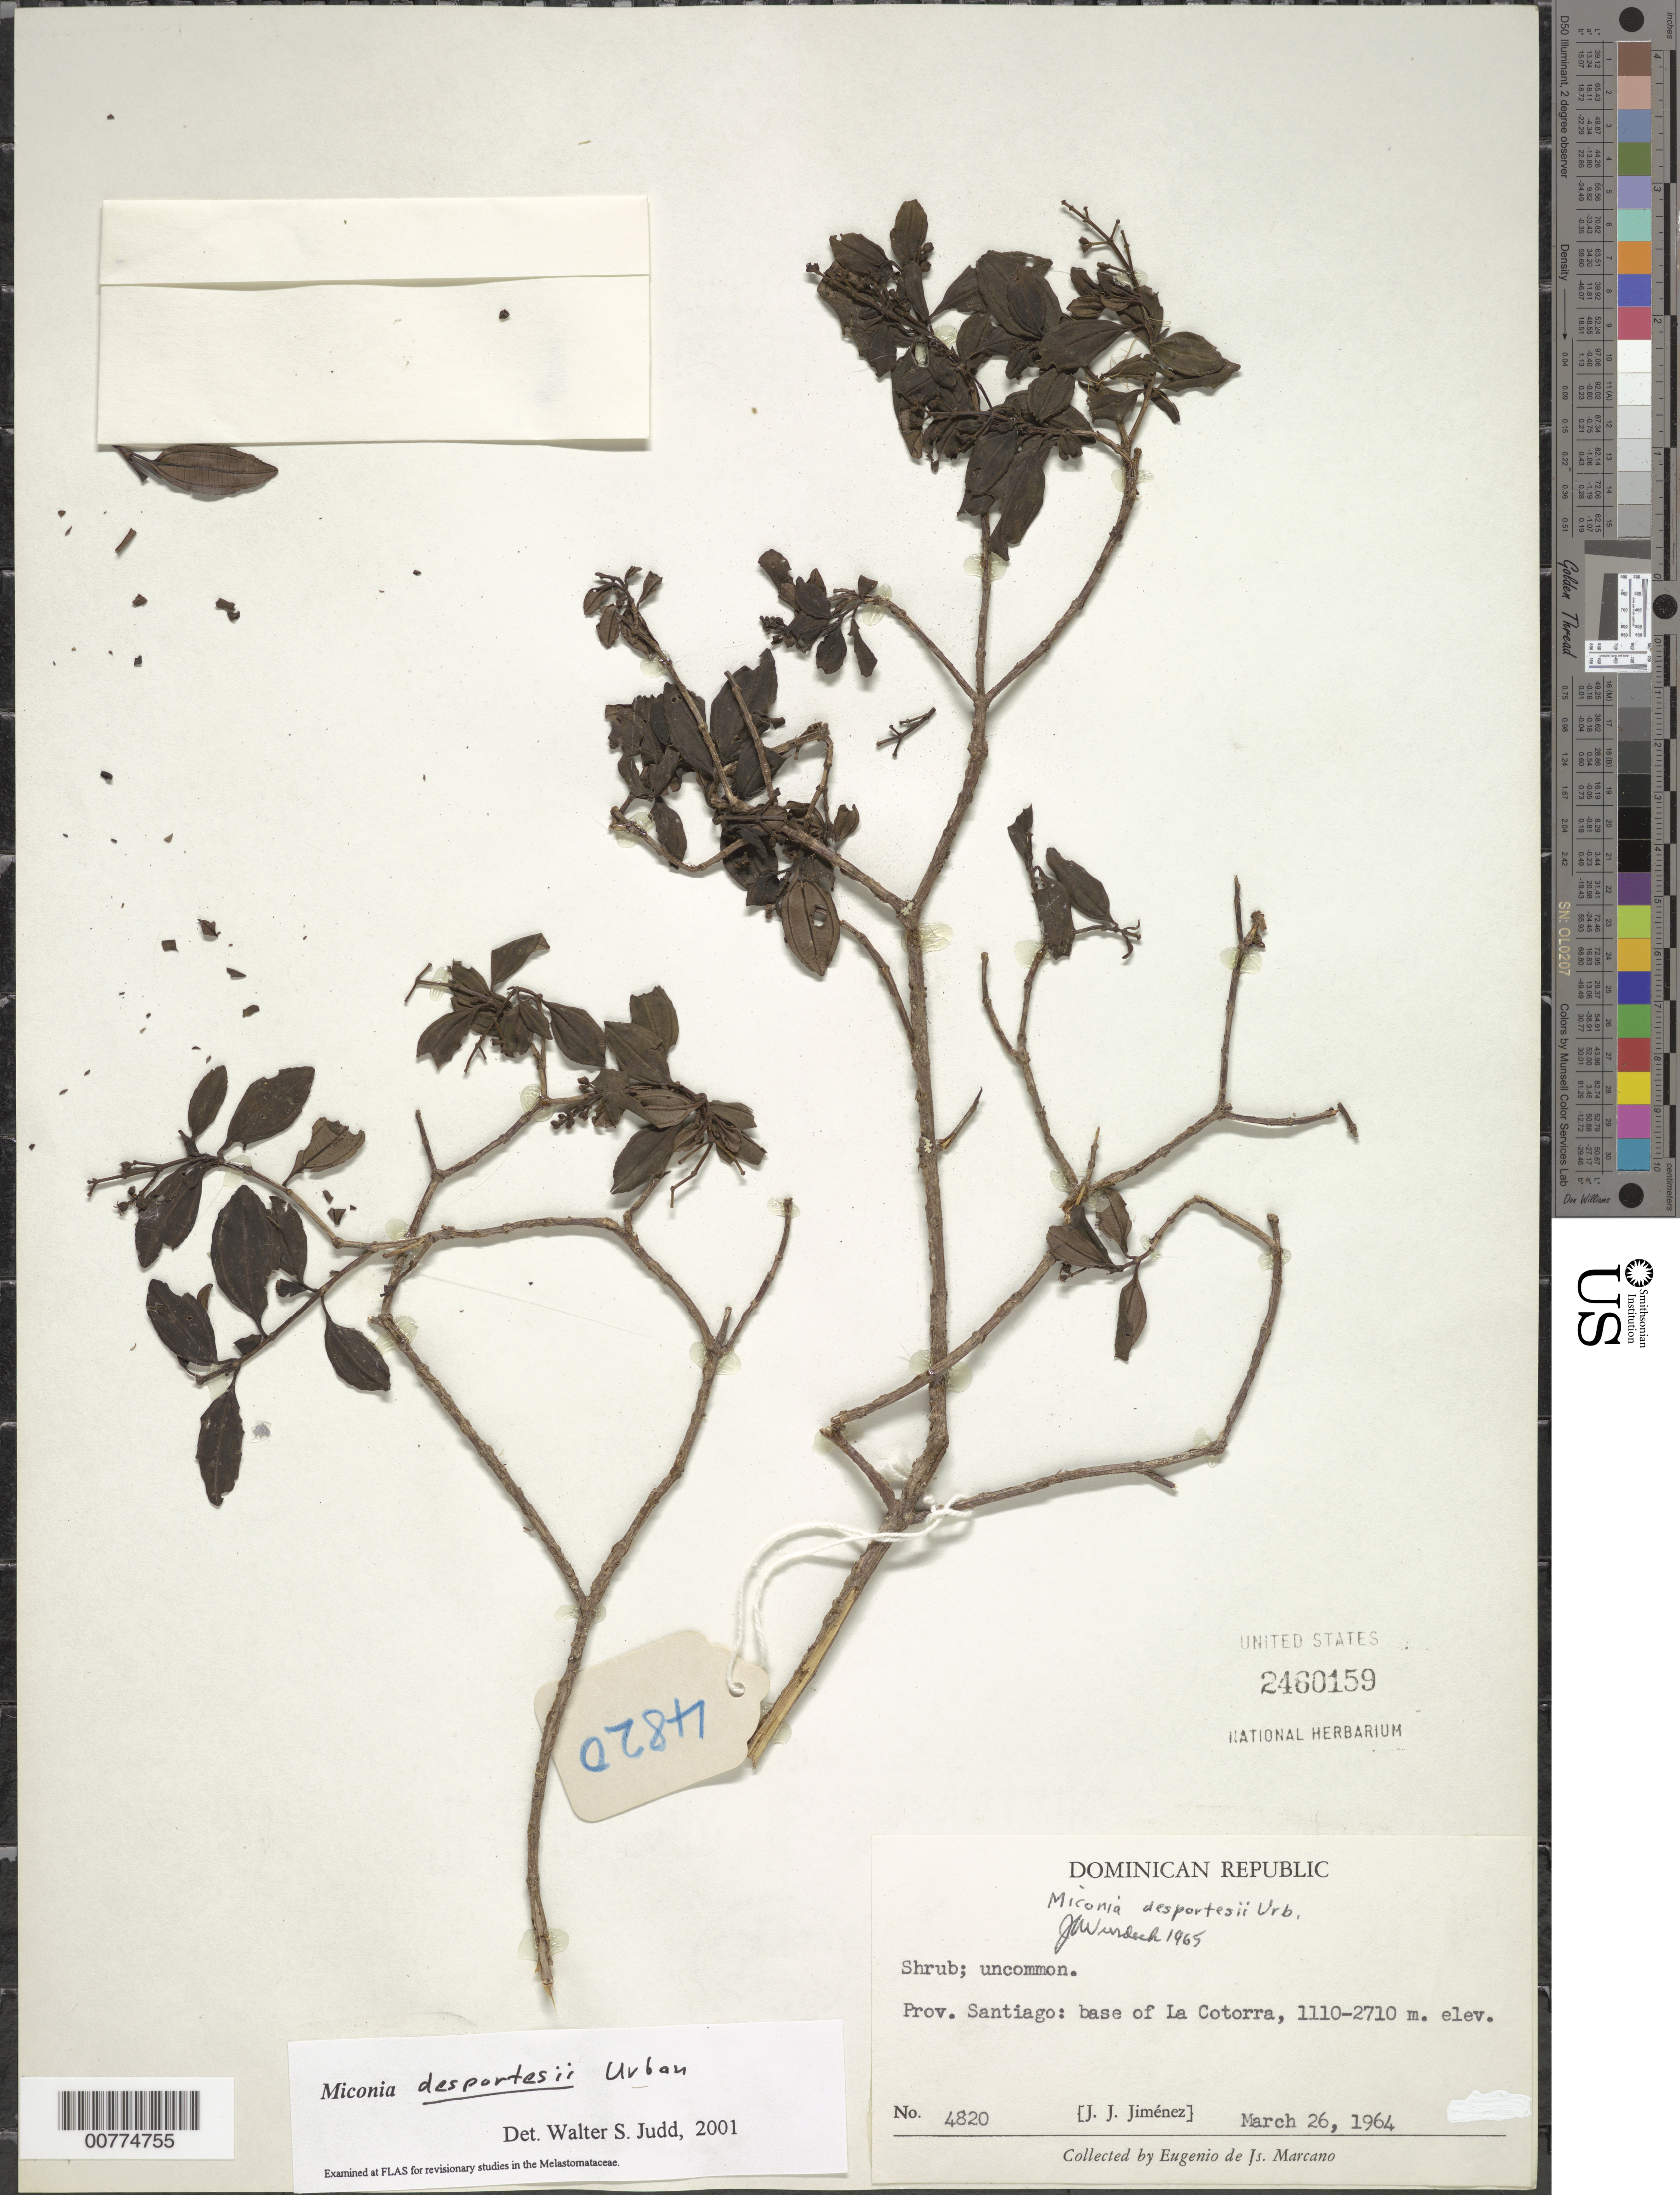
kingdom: Plantae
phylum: Tracheophyta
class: Magnoliopsida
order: Myrtales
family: Melastomataceae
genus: Miconia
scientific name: Miconia desportesii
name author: Urb.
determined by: Judd, Walter S.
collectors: J. J. Jiménez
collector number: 4820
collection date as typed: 26 Mar 1964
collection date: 1964-03-26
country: Dominican Republic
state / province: Santiago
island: Hispaniola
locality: Base of La Cotorra.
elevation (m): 1110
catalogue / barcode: US 2460159